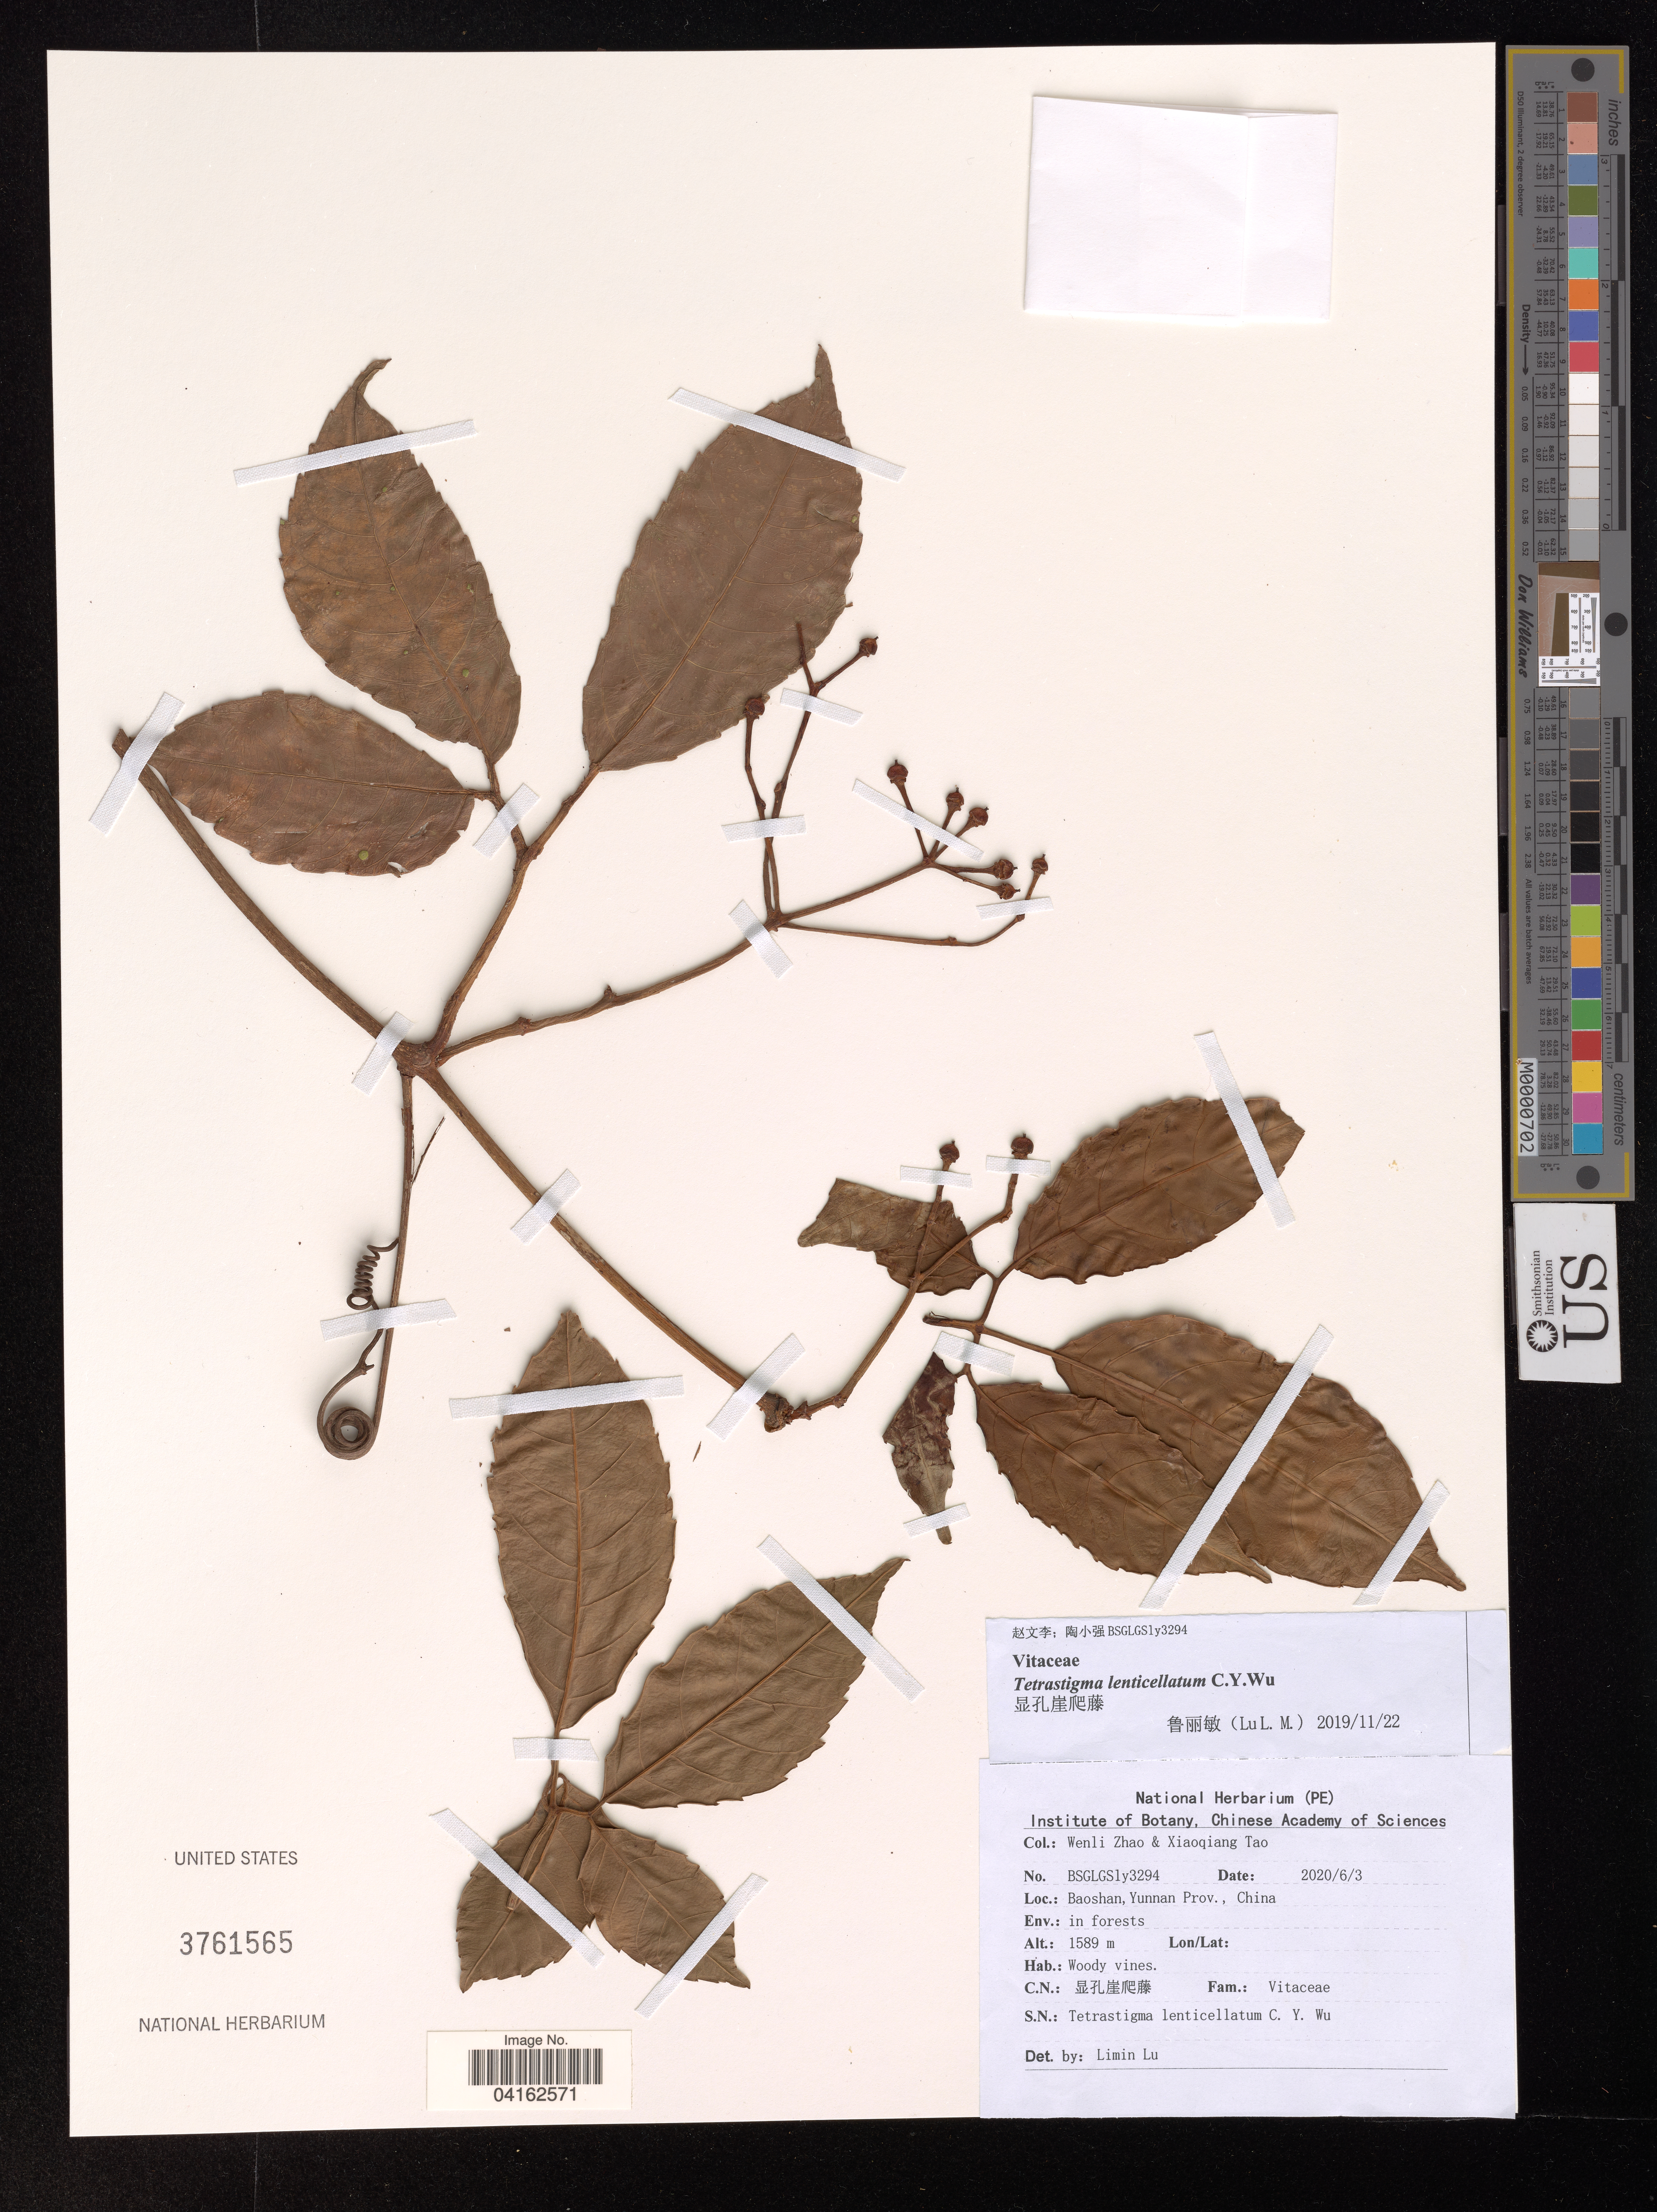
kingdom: Plantae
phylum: Tracheophyta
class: Magnoliopsida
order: Vitales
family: Vitaceae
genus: Tetrastigma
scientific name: Tetrastigma lenticellatum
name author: C.Y. Wu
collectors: W. Zhao & X. Tao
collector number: BSGLGS1y3294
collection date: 2020-06-03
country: China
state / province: Yunnan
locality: Baoshan.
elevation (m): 1589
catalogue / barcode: US 3761565